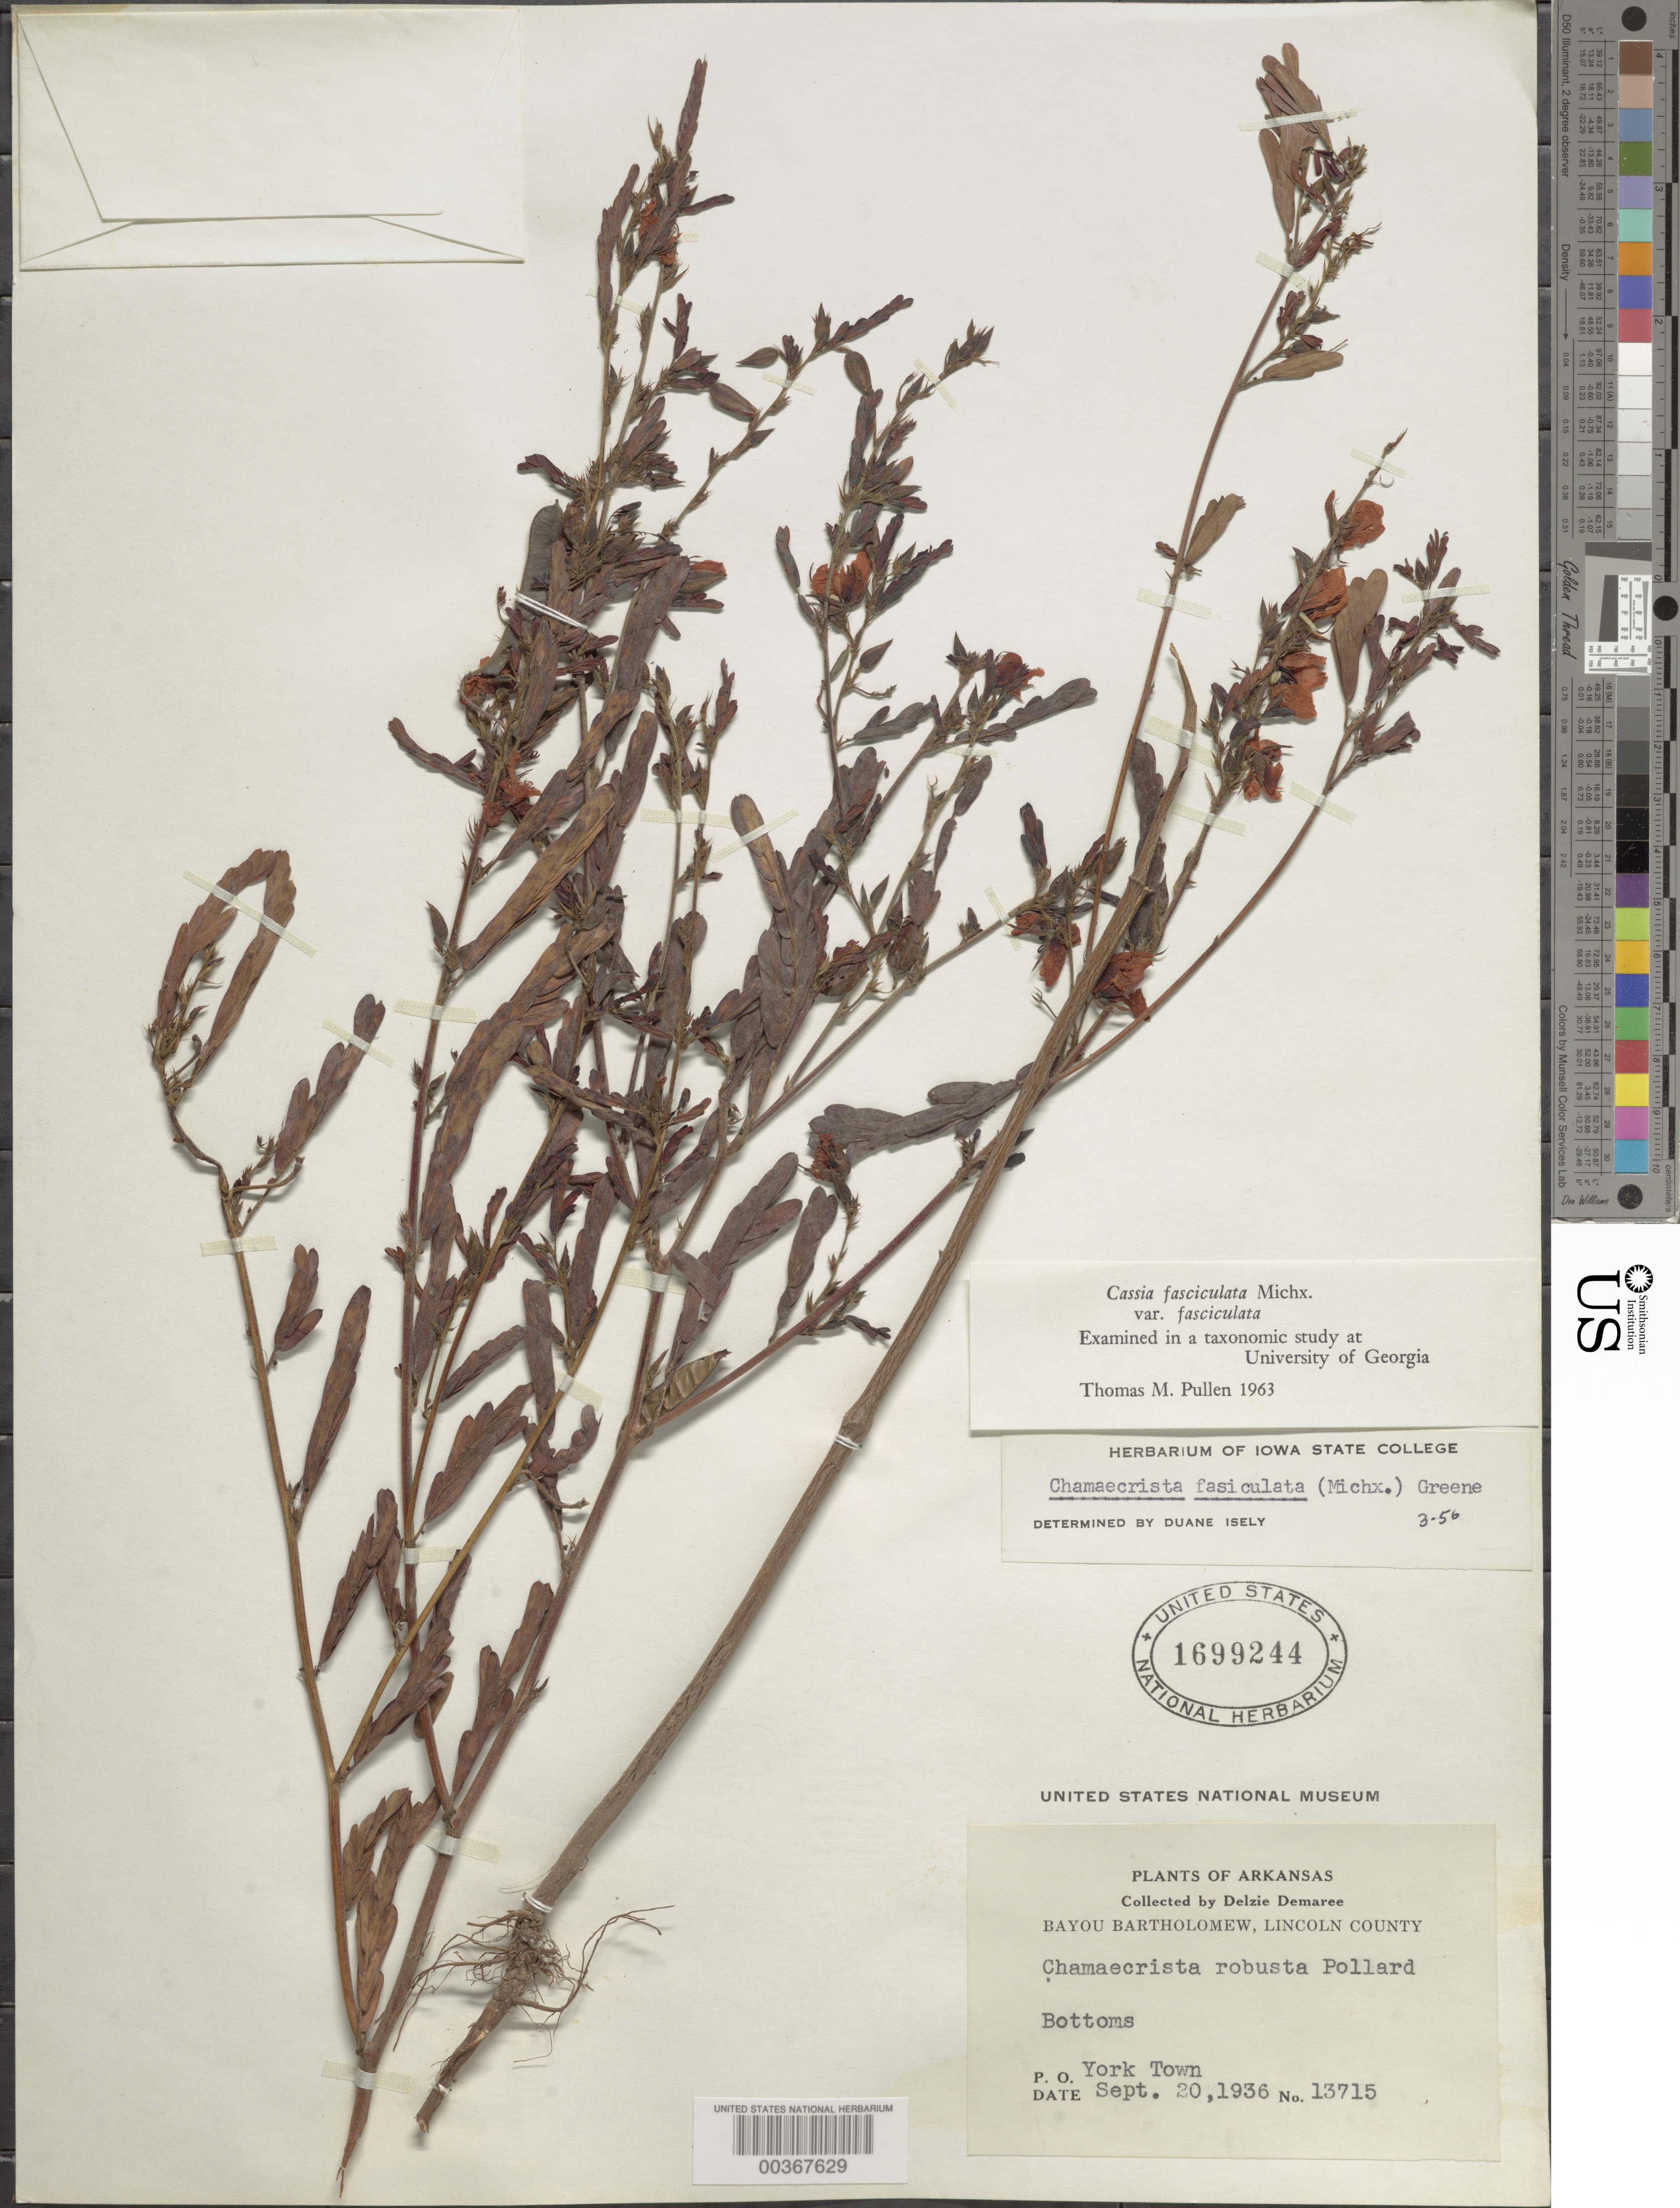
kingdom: Plantae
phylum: Tracheophyta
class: Magnoliopsida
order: Fabales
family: Fabaceae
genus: Chamaecrista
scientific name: Chamaecrista fasciculata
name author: (Michx.) Greene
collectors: D. Demaree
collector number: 13715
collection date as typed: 20 Sep 1936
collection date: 1936-09-20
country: United States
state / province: Arkansas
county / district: Lincoln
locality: Bayou bartholomew; york town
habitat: Bottoms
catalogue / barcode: US 1699244